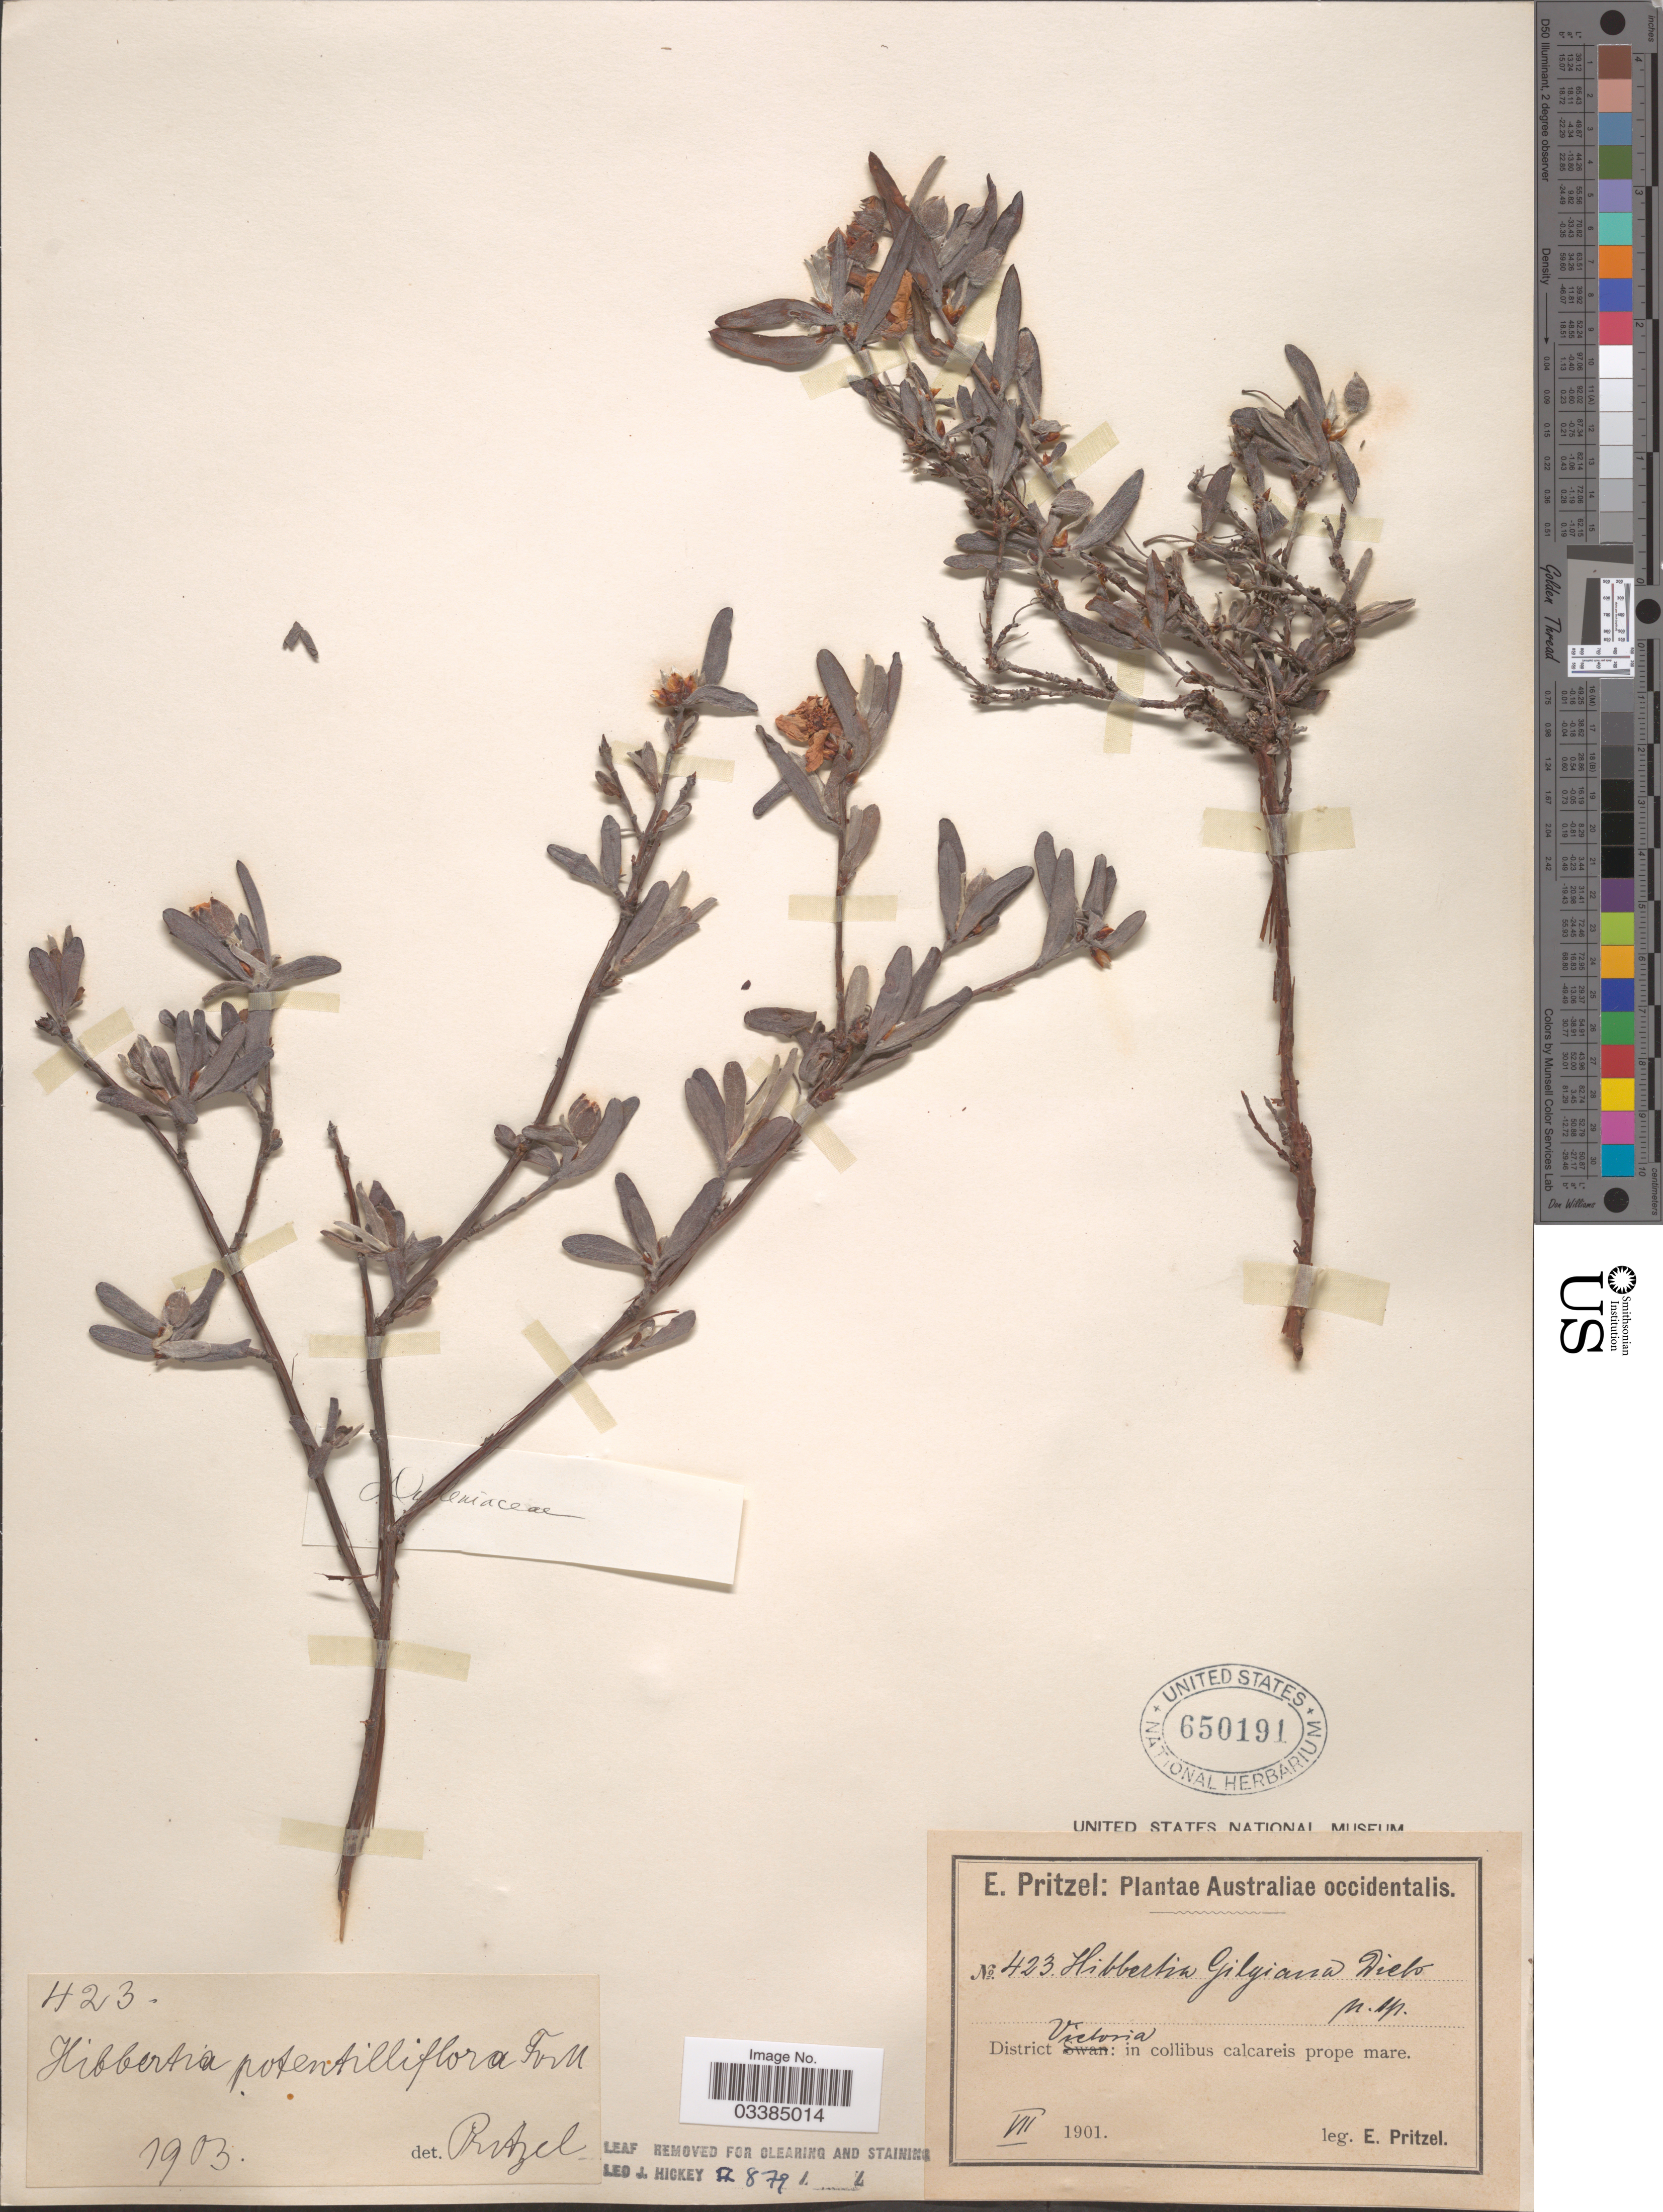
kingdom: Plantae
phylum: Tracheophyta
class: Magnoliopsida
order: Dilleniales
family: Dilleniaceae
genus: Hibbertia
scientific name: Hibbertia montana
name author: Steud.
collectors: E. G. Pritzel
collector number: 423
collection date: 1901-07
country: Australia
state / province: Victoria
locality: Australiae occidentalis. District Victoria.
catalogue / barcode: US 650191